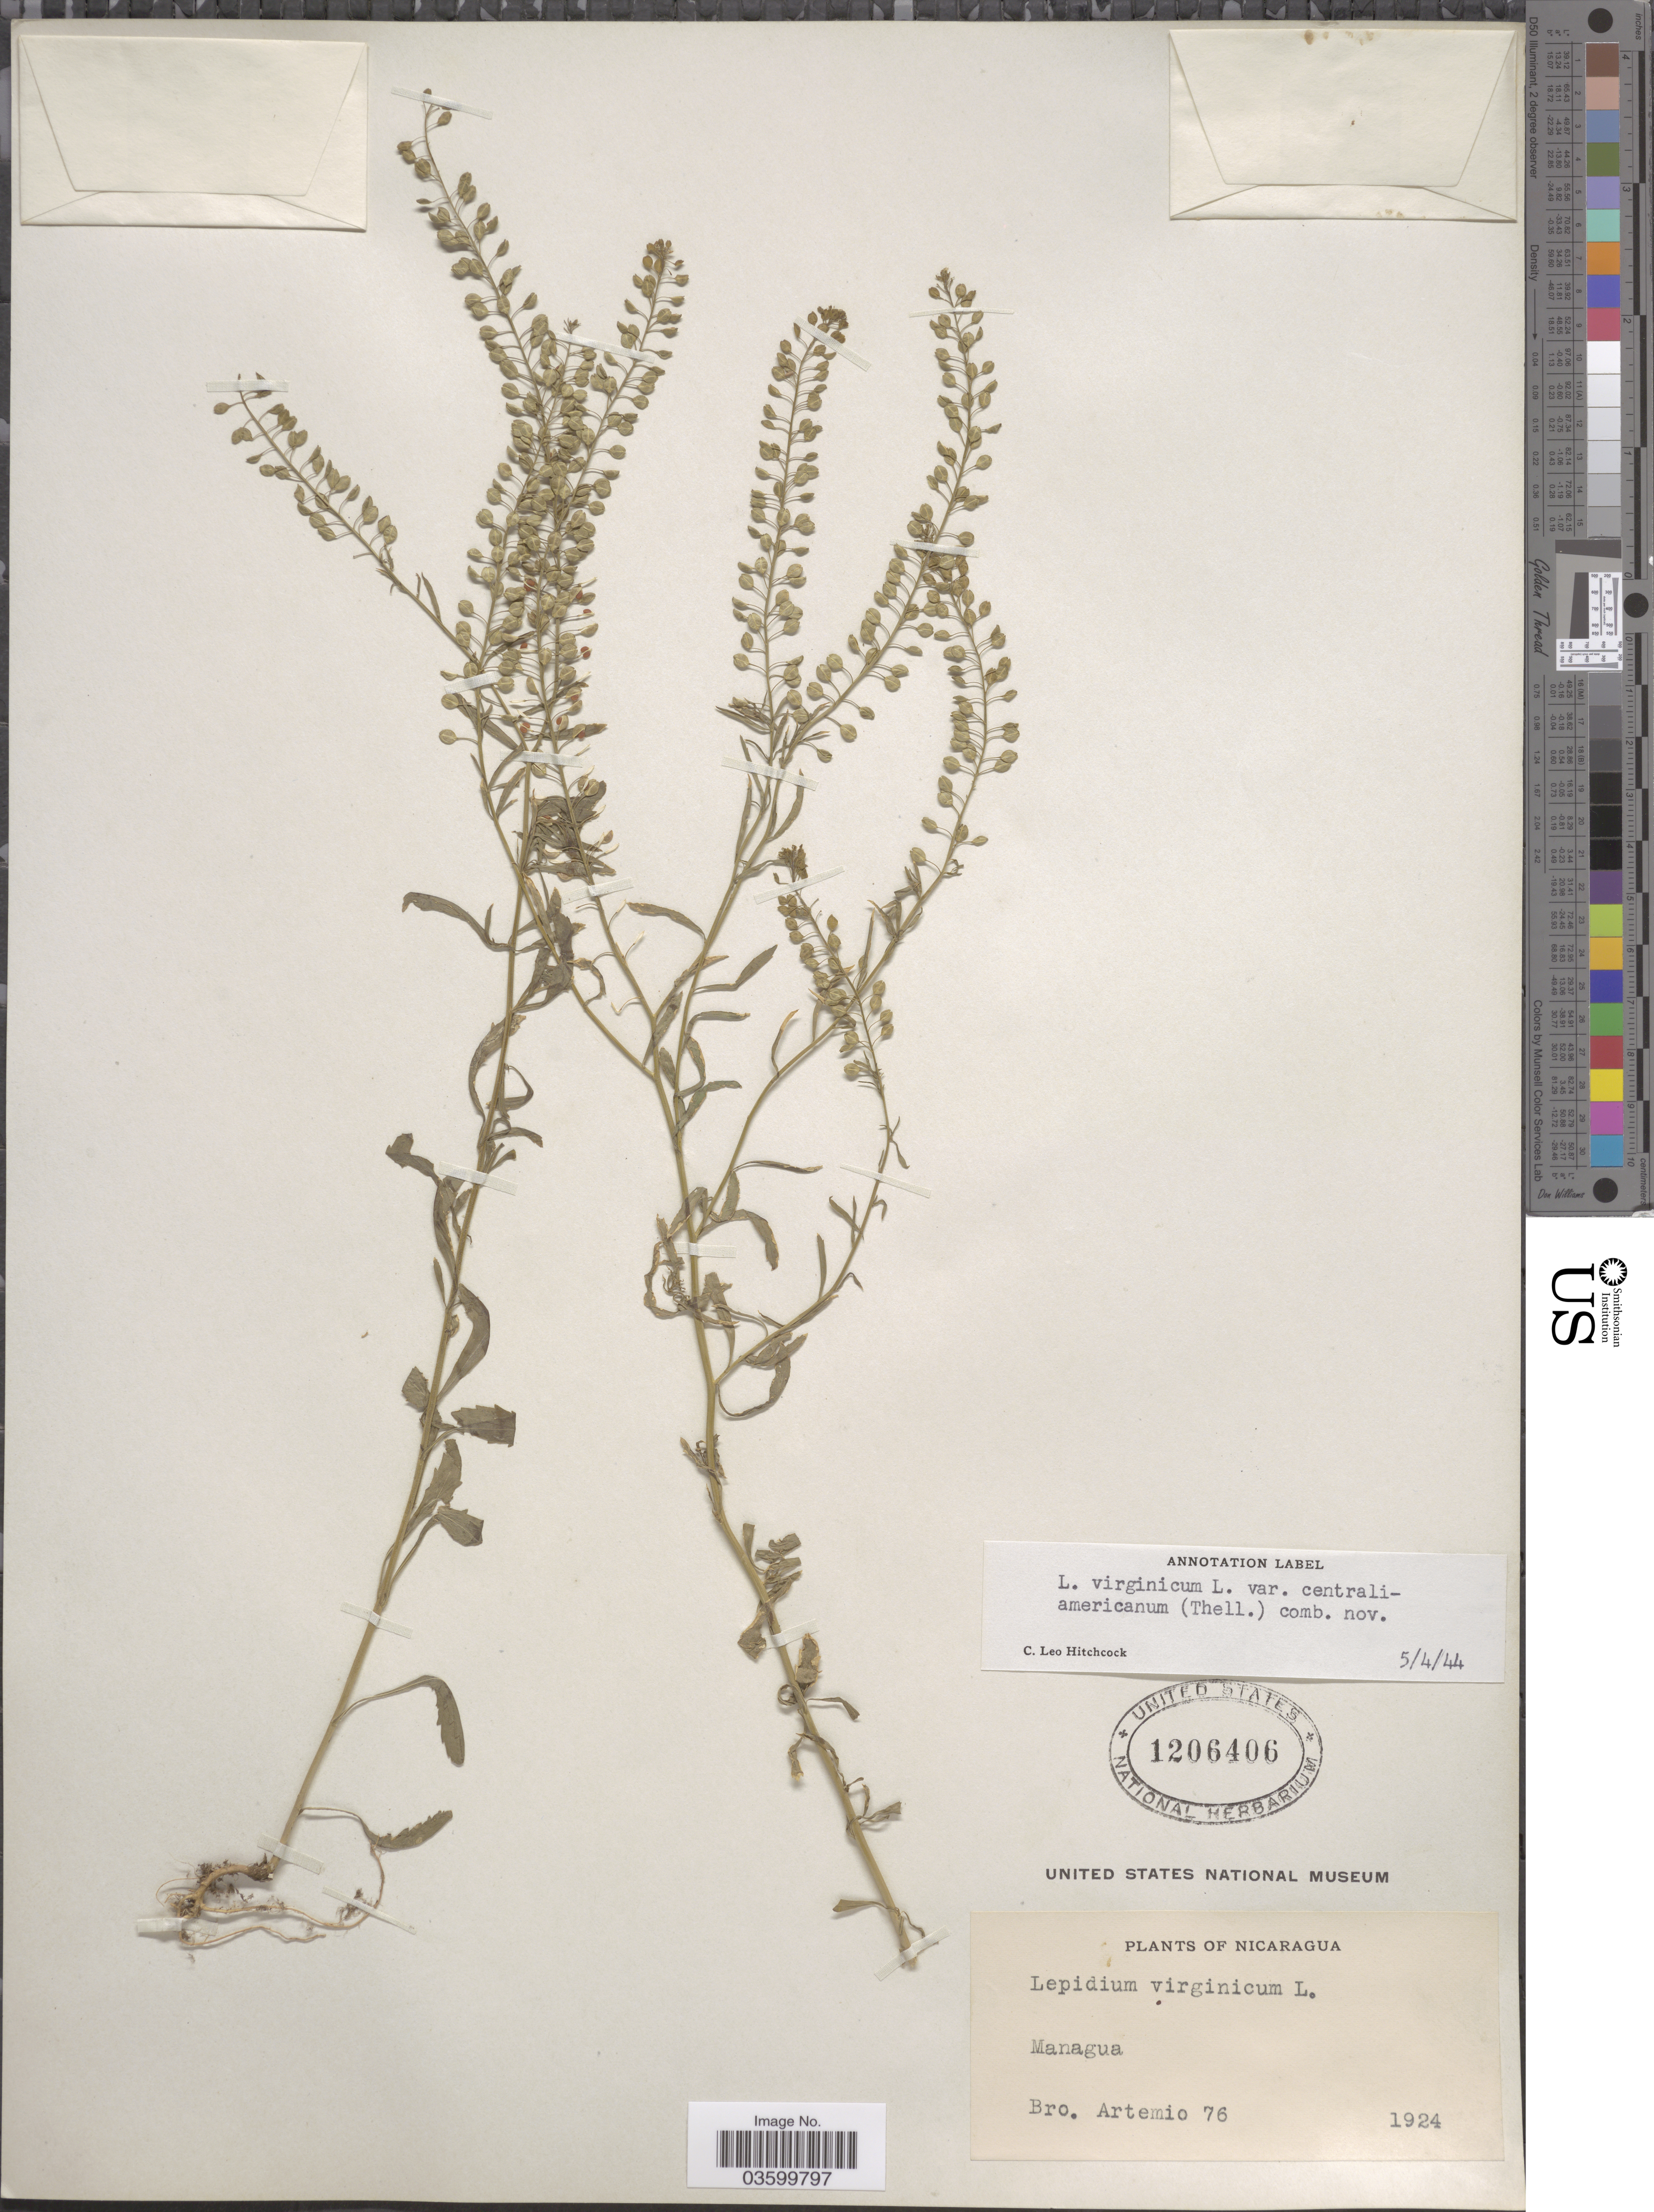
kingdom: Plantae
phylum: Tracheophyta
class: Magnoliopsida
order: Brassicales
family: Brassicaceae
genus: Lepidium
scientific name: Lepidium virginicum var. centrali-americanum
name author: (Thell.) C.L. Hitchc.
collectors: B. Artemio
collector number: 76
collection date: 1924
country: Nicaragua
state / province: Managua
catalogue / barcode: US 1206406